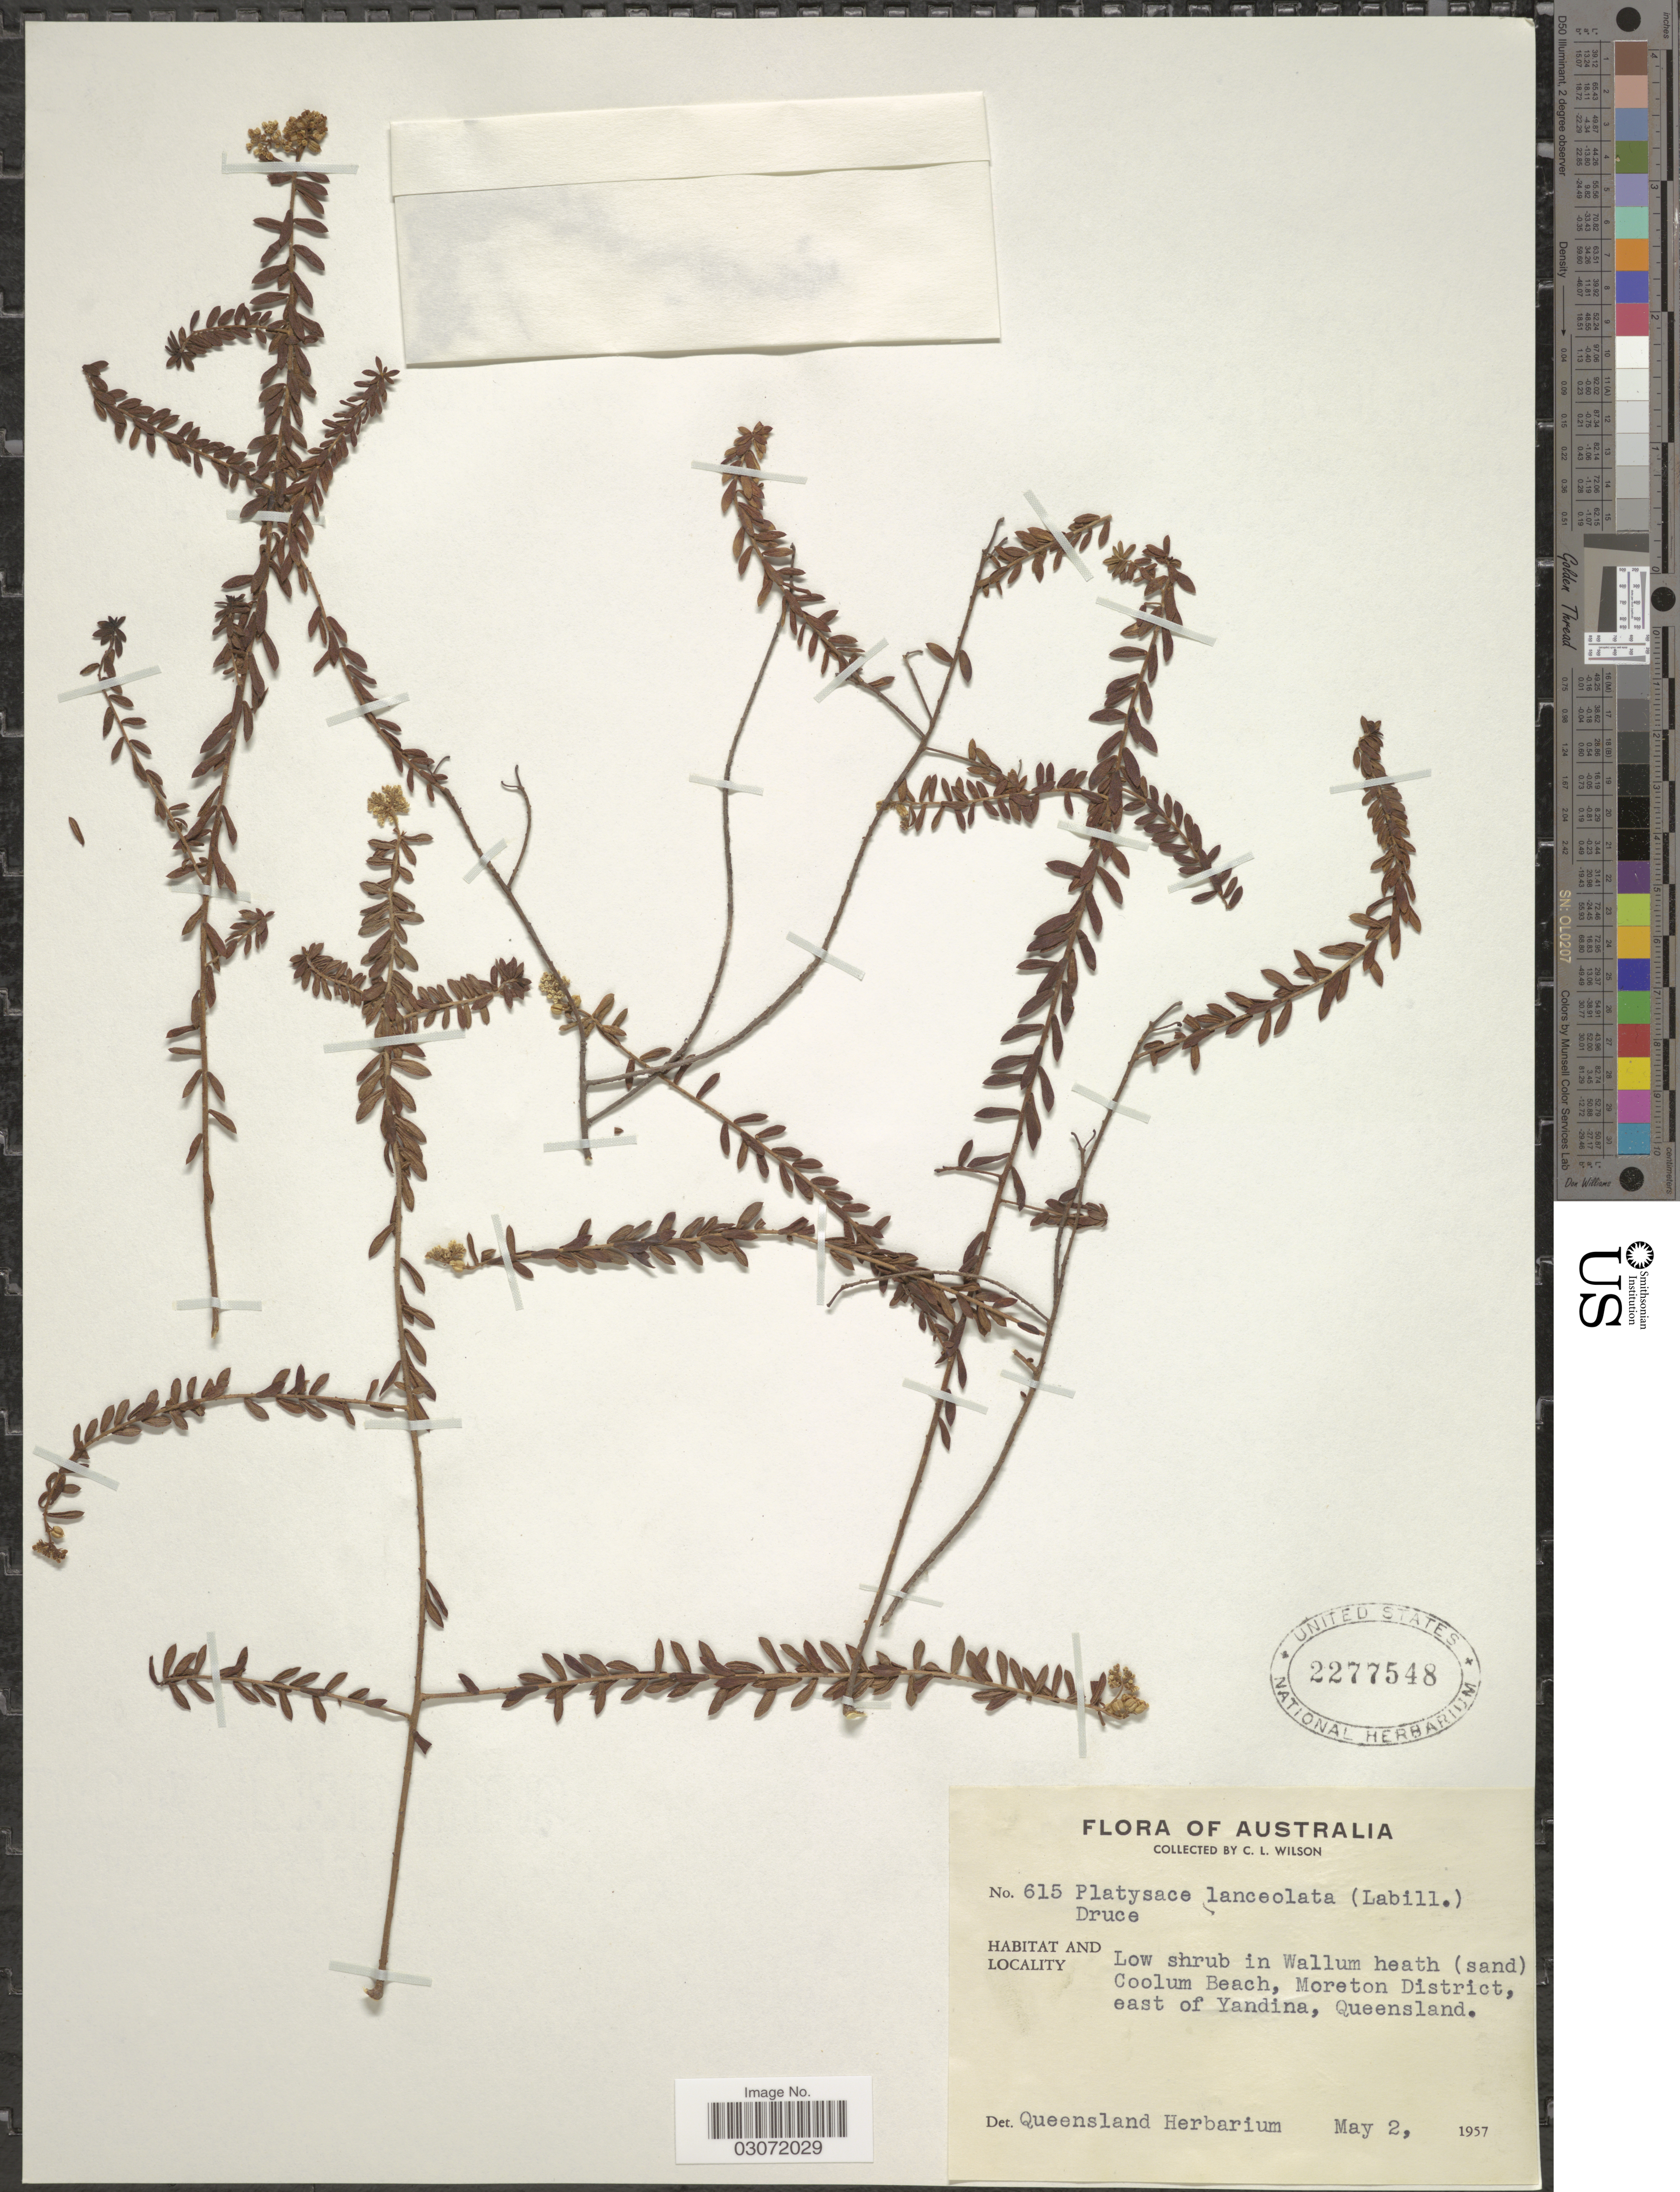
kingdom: Plantae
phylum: Tracheophyta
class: Magnoliopsida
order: Apiales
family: Apiaceae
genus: Platysace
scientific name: Platysace lanceolata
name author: Druce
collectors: C. L. Wilson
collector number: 615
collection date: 1957-05-02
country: Australia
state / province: Queensland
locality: Coolum Beach, Moreton District, east of Yandina.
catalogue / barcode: US 2277548